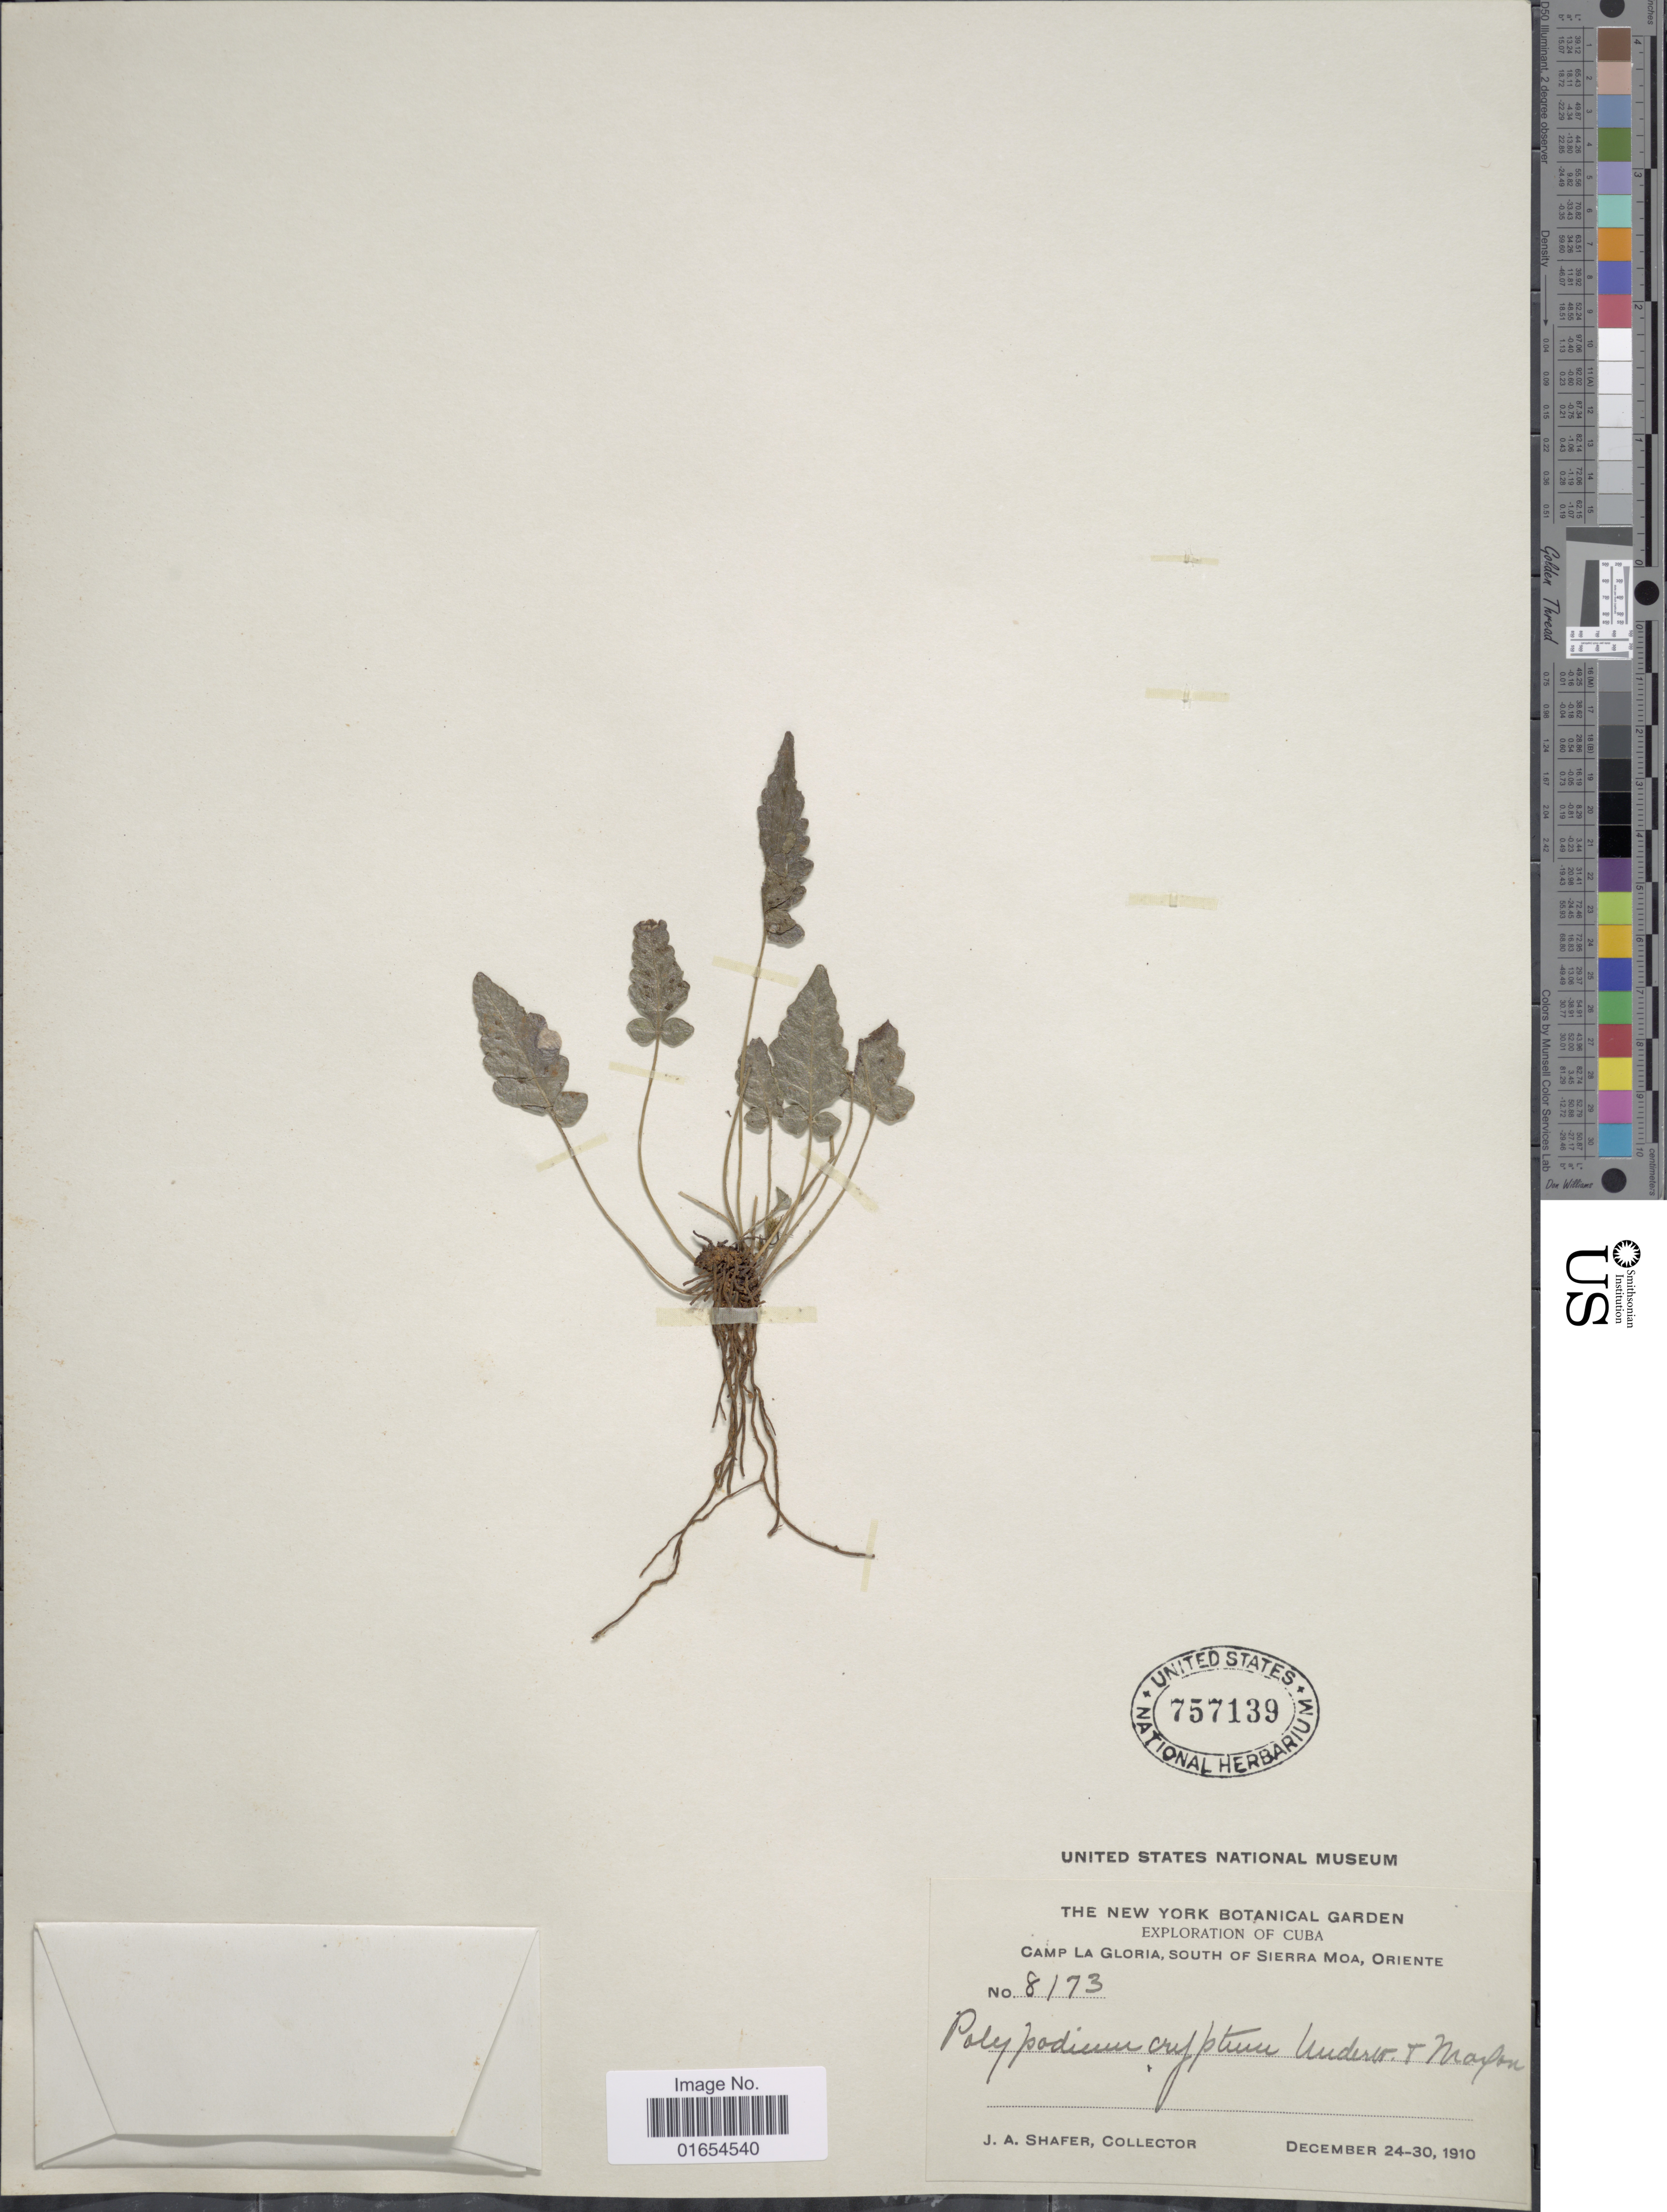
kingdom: Plantae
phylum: Tracheophyta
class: Polypodiopsida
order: Polypodiales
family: Thelypteridaceae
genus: Goniopteris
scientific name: Goniopteris crypta (Underw. & Maxon) comb. nov., ined 2015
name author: (Underw. & Maxon)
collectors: J. A. Shafer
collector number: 8173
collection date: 1910-12-24/1910-12-30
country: Cuba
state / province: Oriente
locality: Camp La Gloria, South of Sierra Moa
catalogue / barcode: US 757139